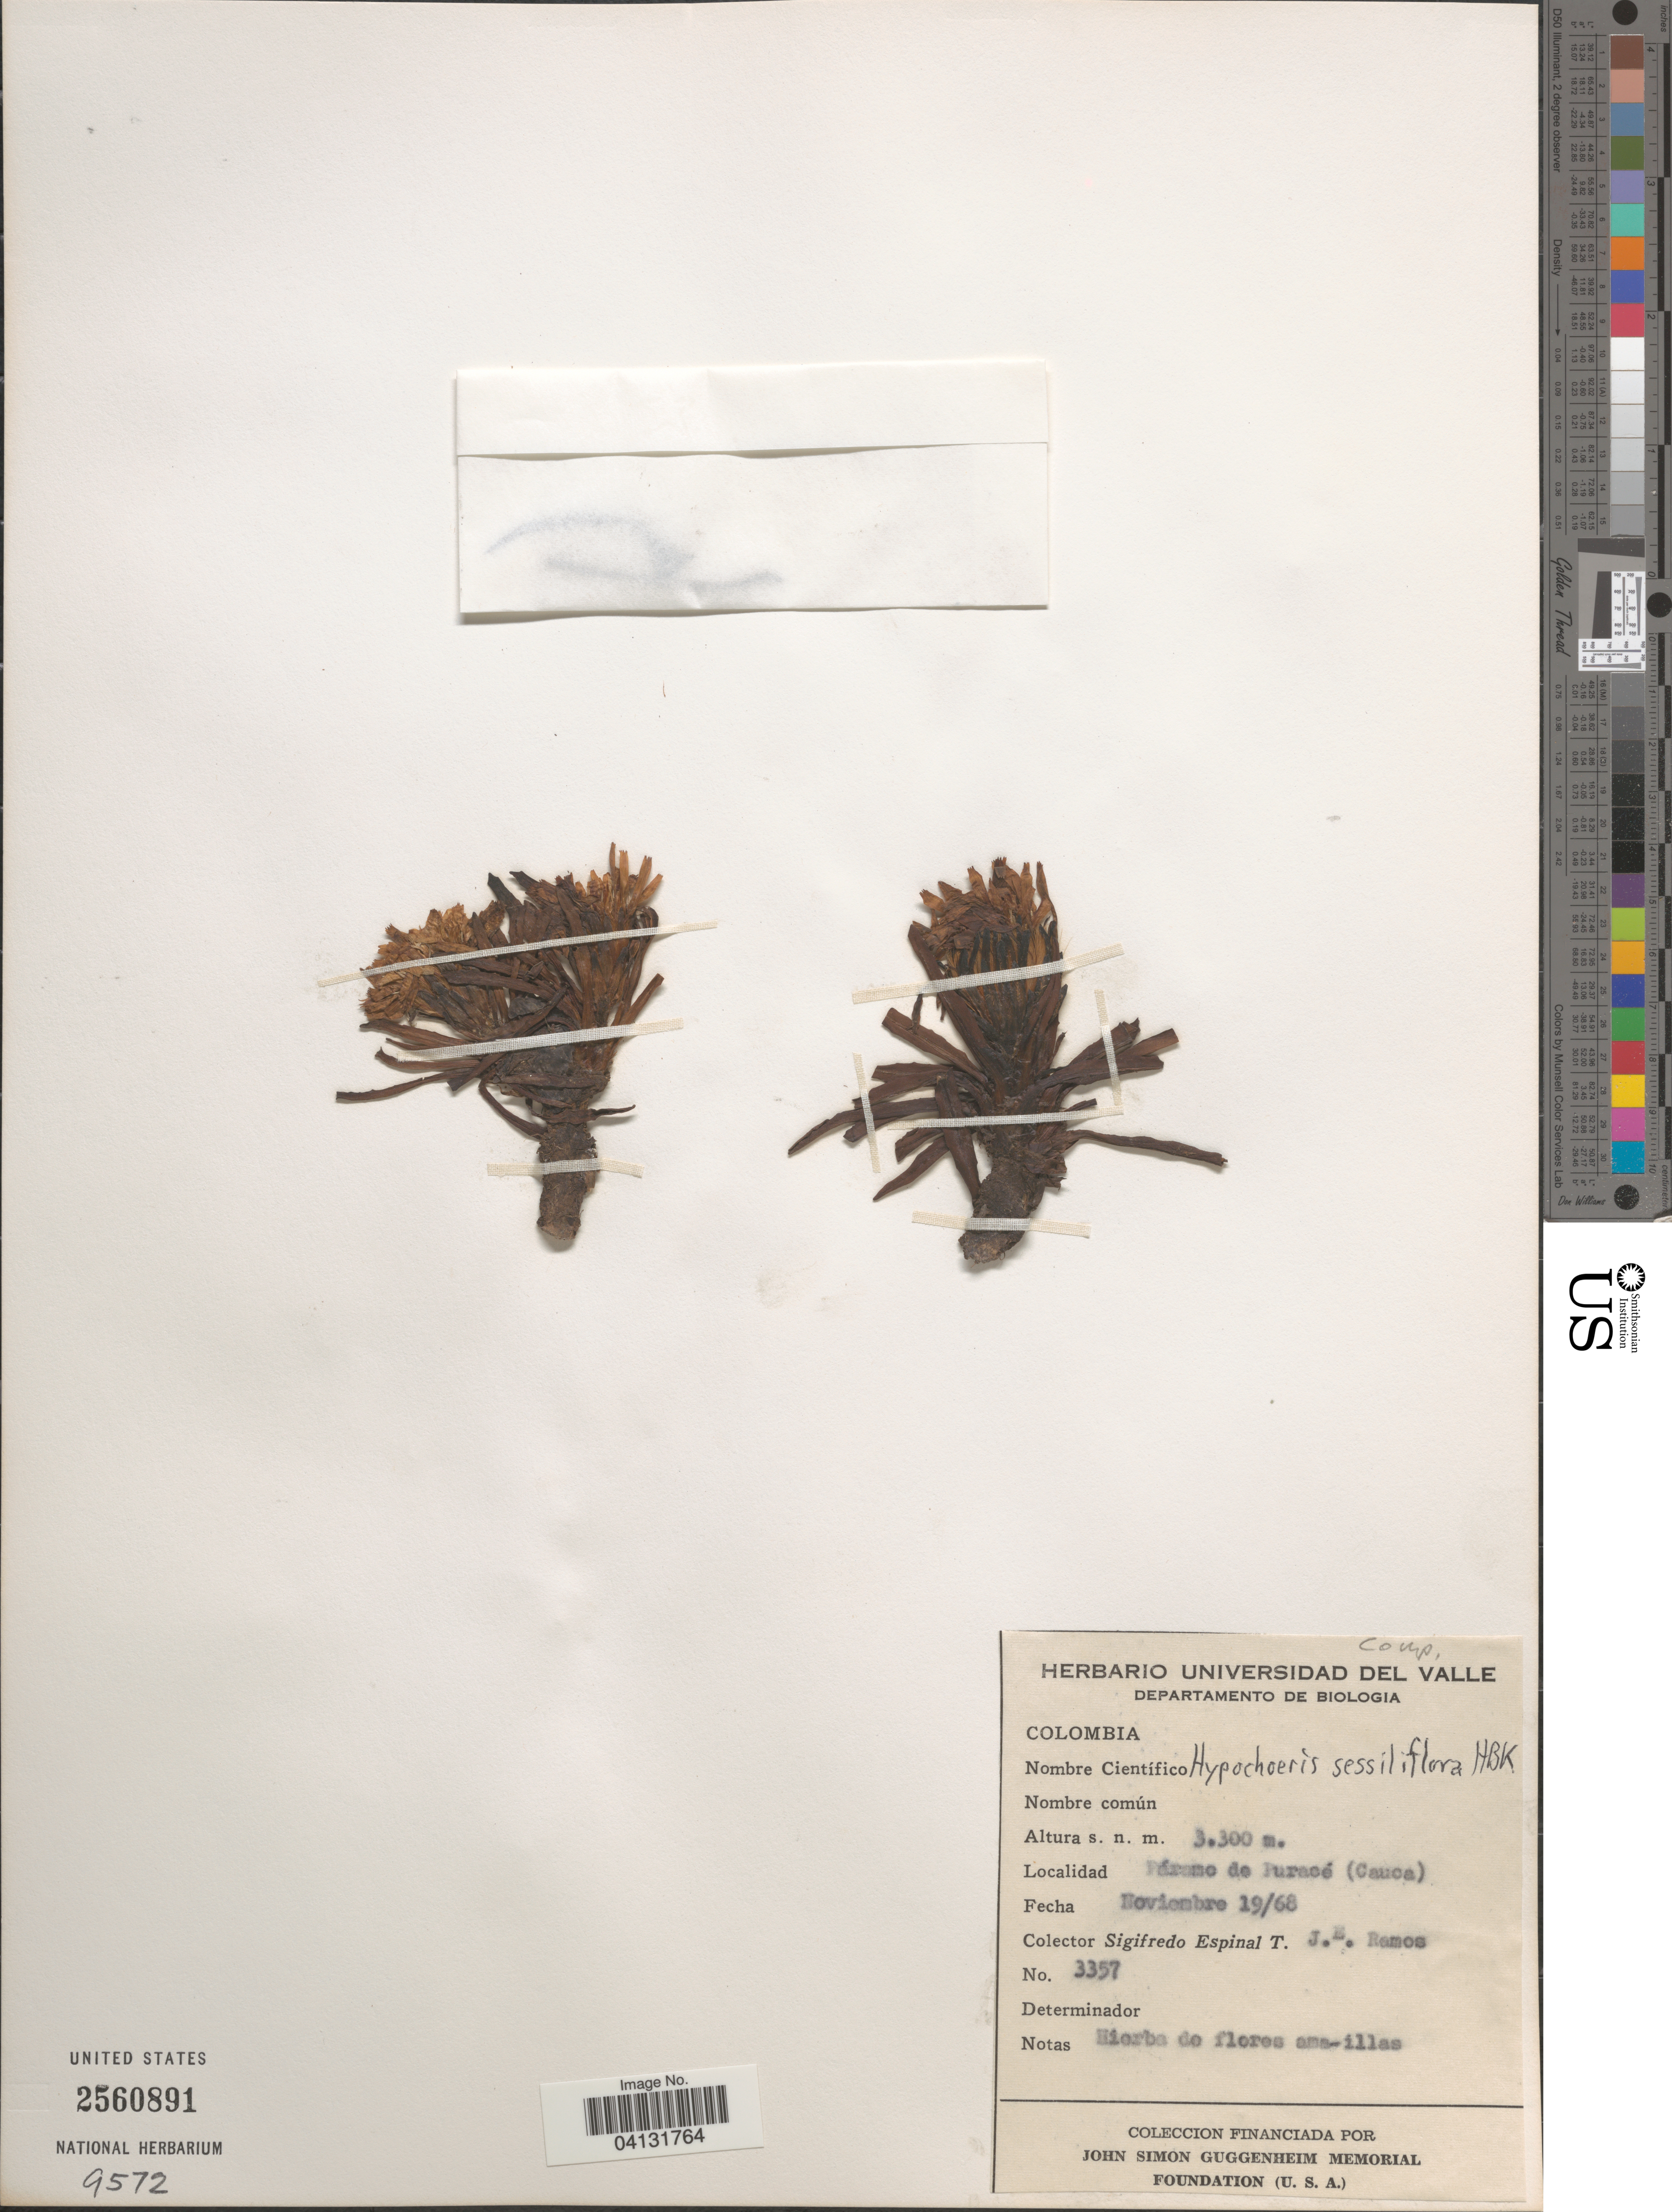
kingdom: Plantae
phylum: Tracheophyta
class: Magnoliopsida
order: Asterales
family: Asteraceae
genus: Hypochaeris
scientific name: Hypochaeris sessiliflora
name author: Kunth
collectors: S. Espinal & J. E. Ramos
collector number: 3357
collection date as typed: Transcribed d/m/y: 19/11/68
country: Colombia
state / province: Cauca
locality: Páramo de Puracé.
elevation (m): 3300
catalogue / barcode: US 2560891